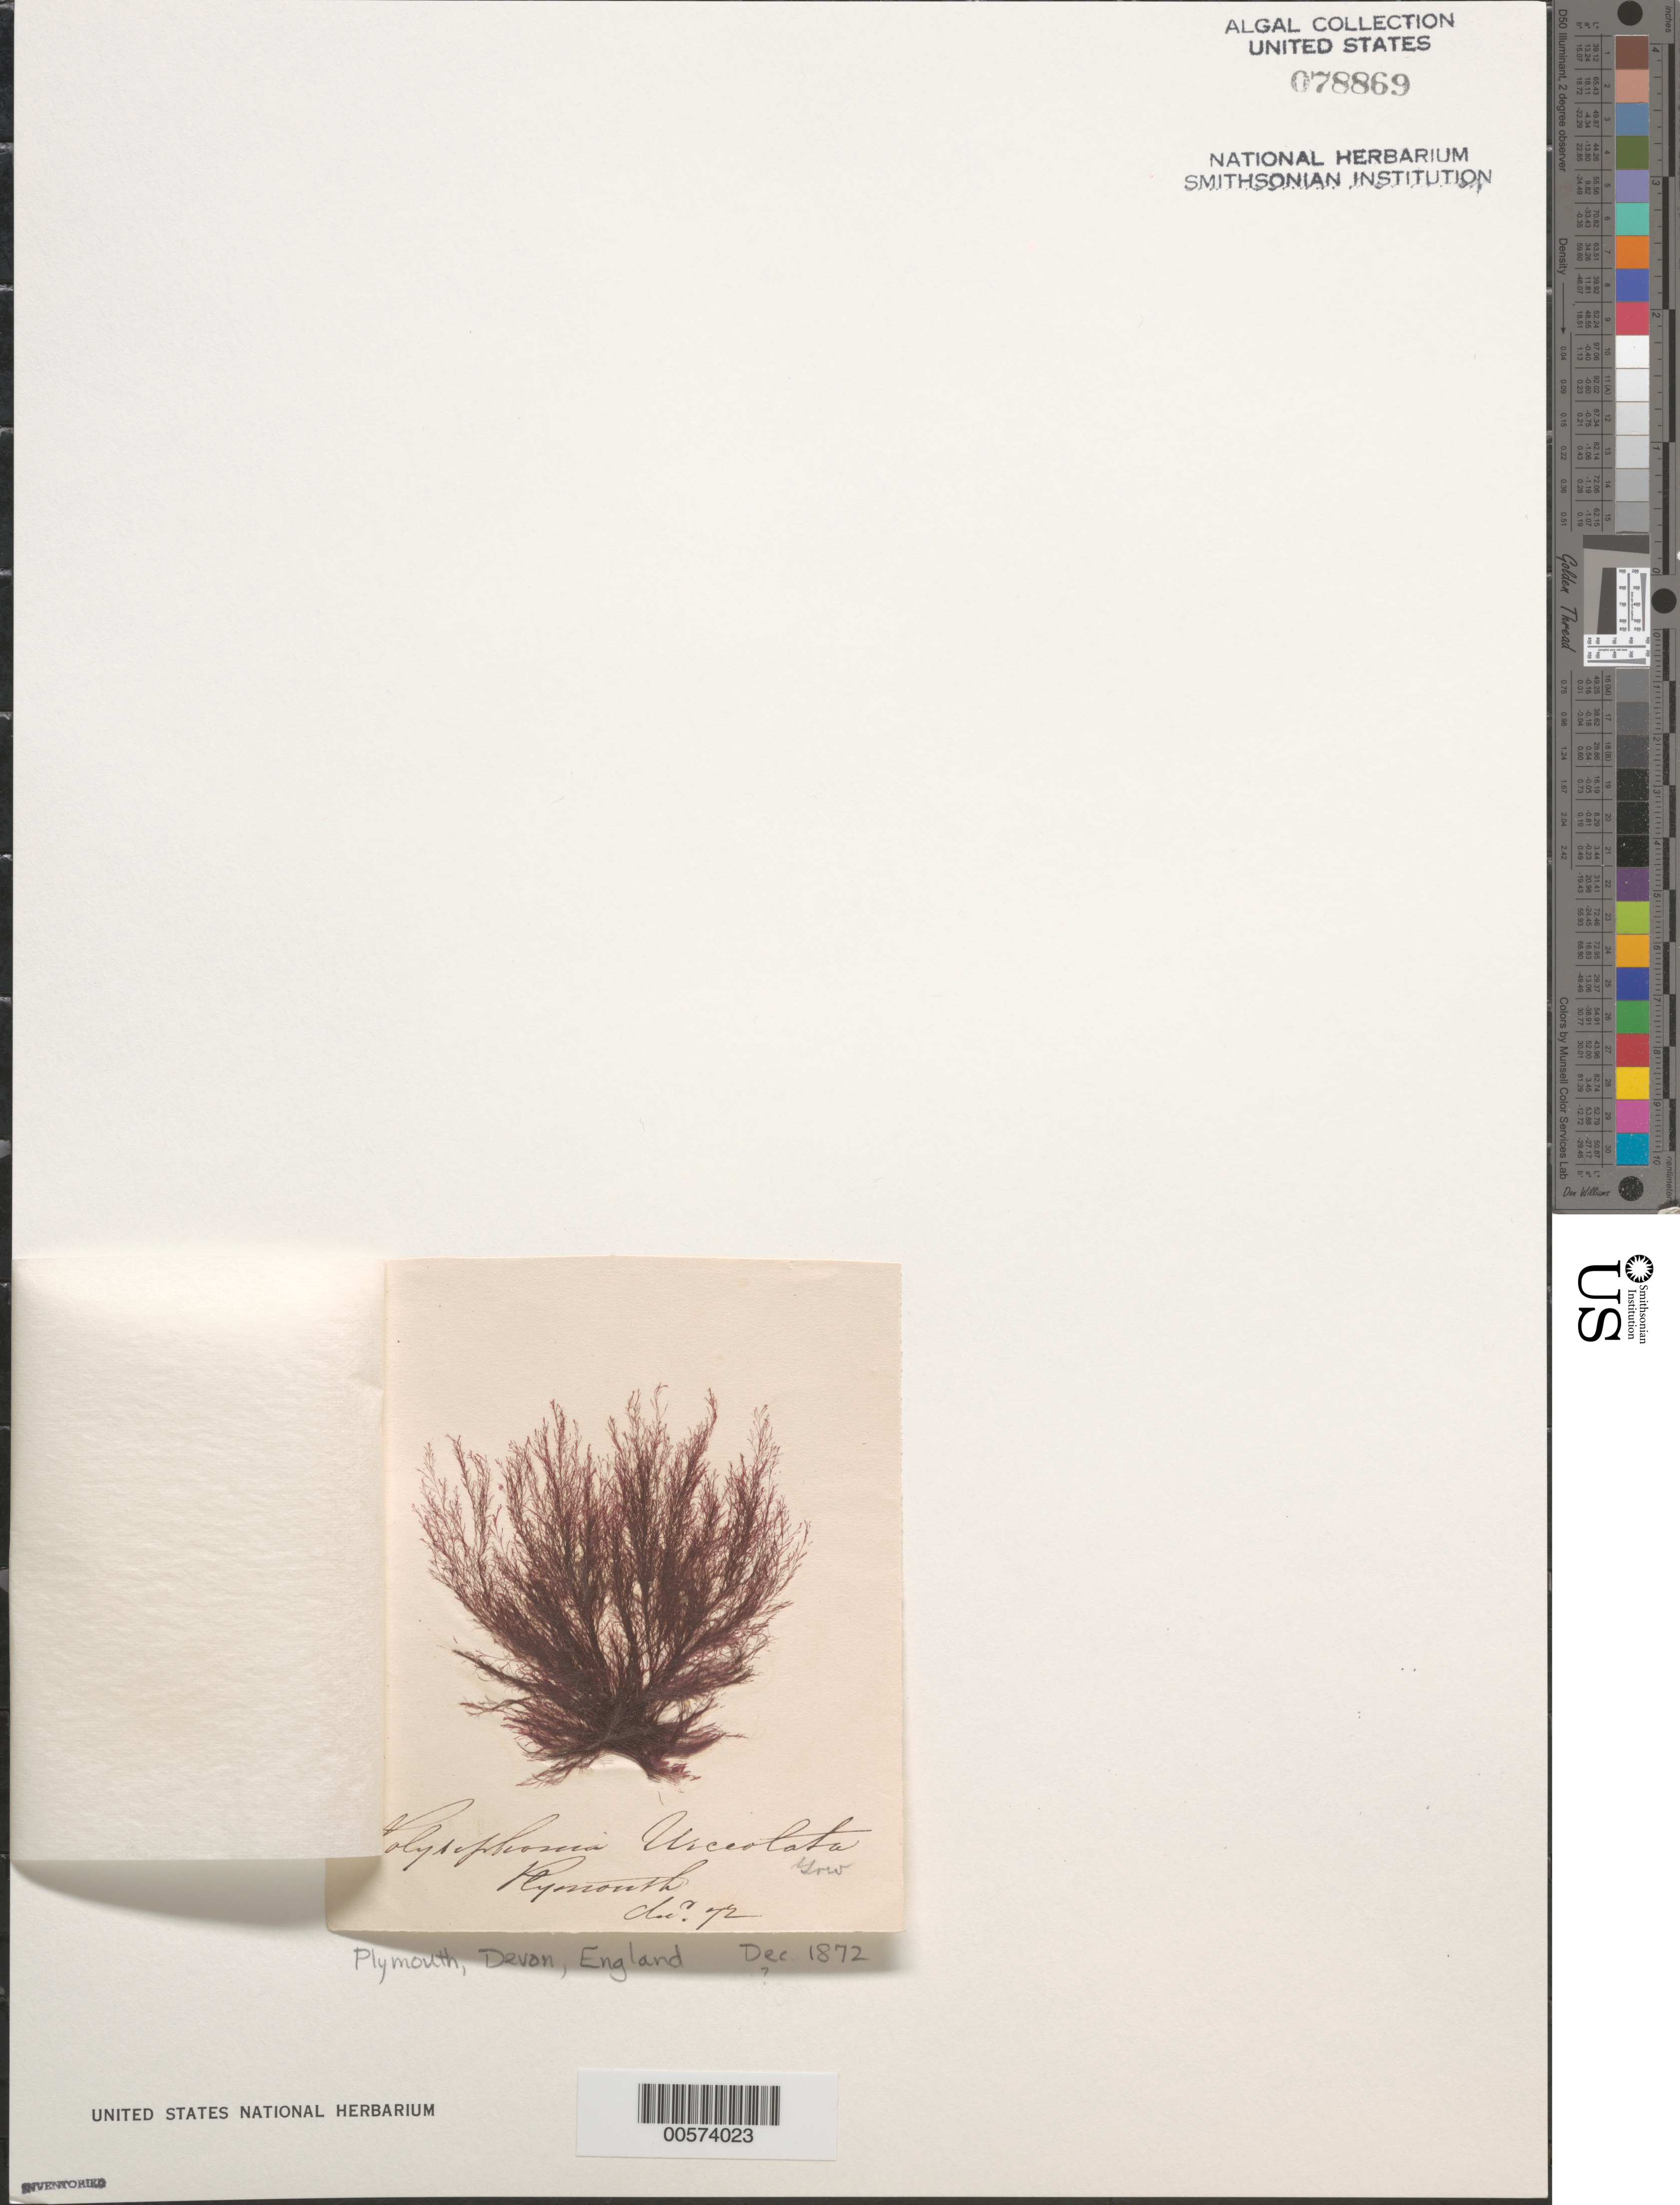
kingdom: Plantae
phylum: Rhodophyta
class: Florideophyceae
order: Ceramiales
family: Rhodomelaceae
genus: Polysiphonia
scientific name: Polysiphonia urceolata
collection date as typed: Dec 1872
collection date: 1872-12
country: United Kingdom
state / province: England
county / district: Devon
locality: Plymouth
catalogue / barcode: US 78869